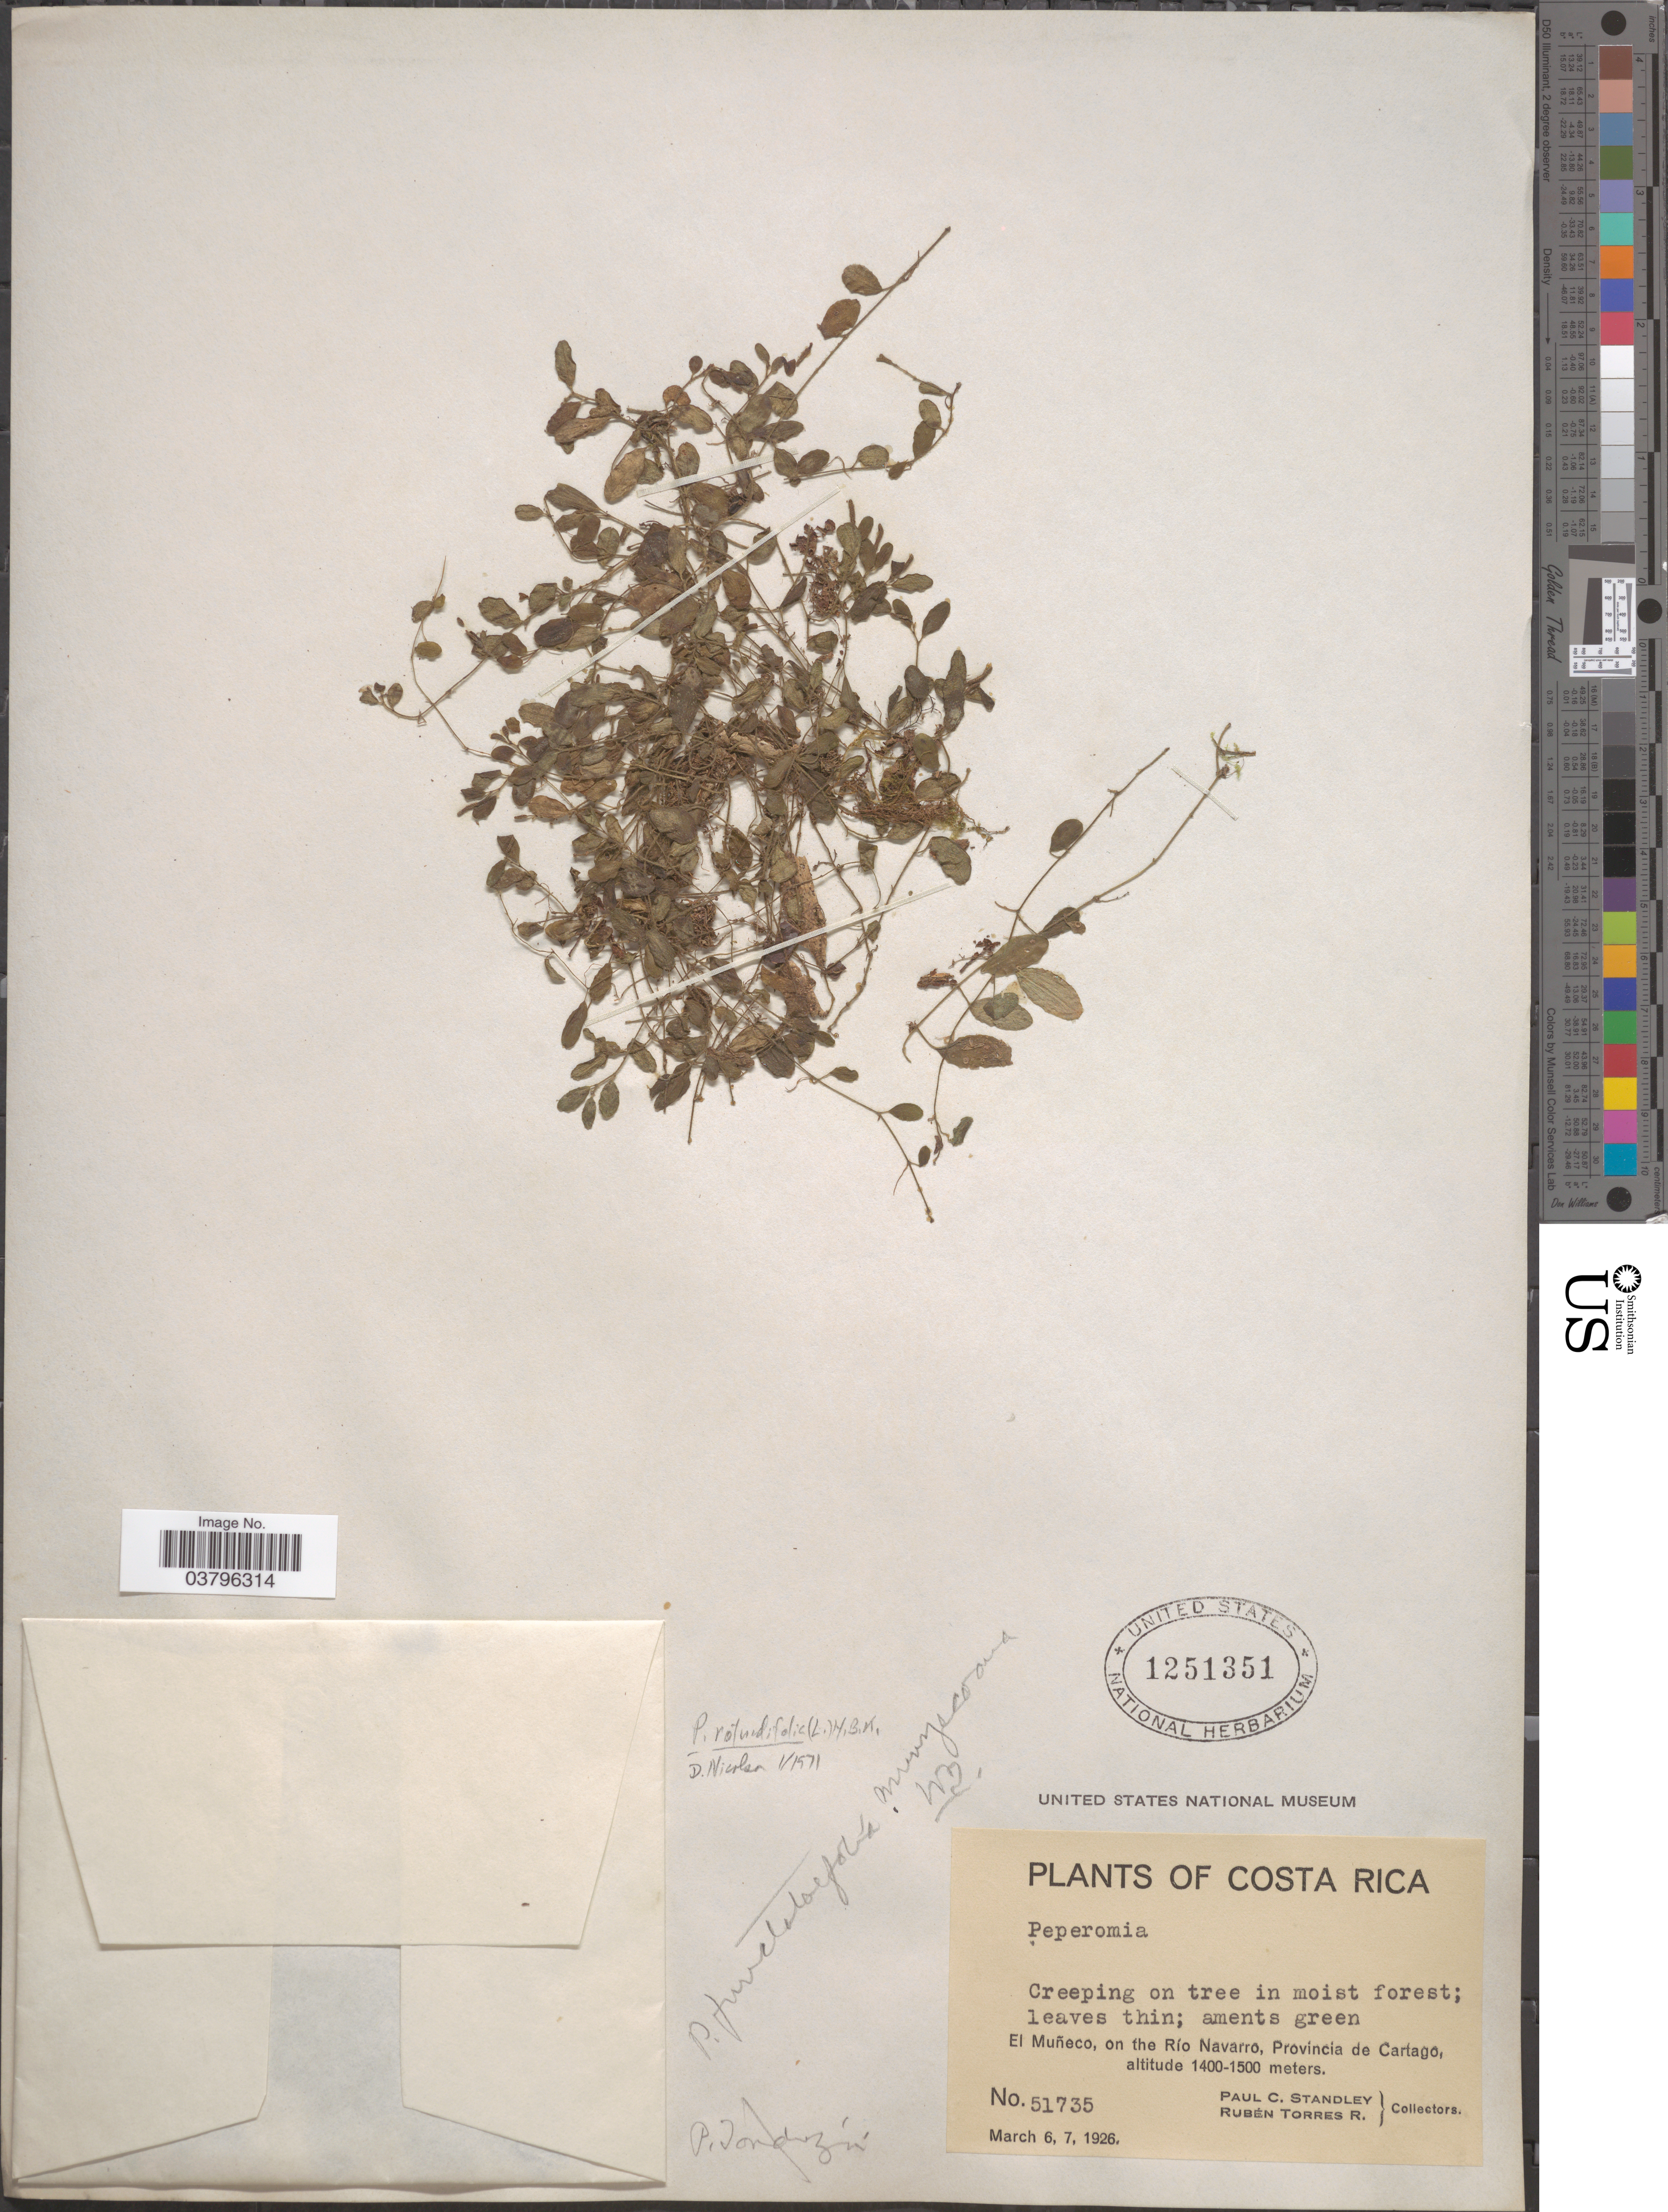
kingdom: Plantae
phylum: Tracheophyta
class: Magnoliopsida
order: Piperales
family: Piperaceae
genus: Peperomia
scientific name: Peperomia matlalucaensis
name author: C. DC.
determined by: Jiménez, José Estaban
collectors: P. C. Standley & R. Torres Rojas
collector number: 51735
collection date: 1926-03-06/1926-03-07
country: Costa Rica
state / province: Cartago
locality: El Muñeco, on the Río Navarro.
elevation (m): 1400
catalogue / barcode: US 1251351